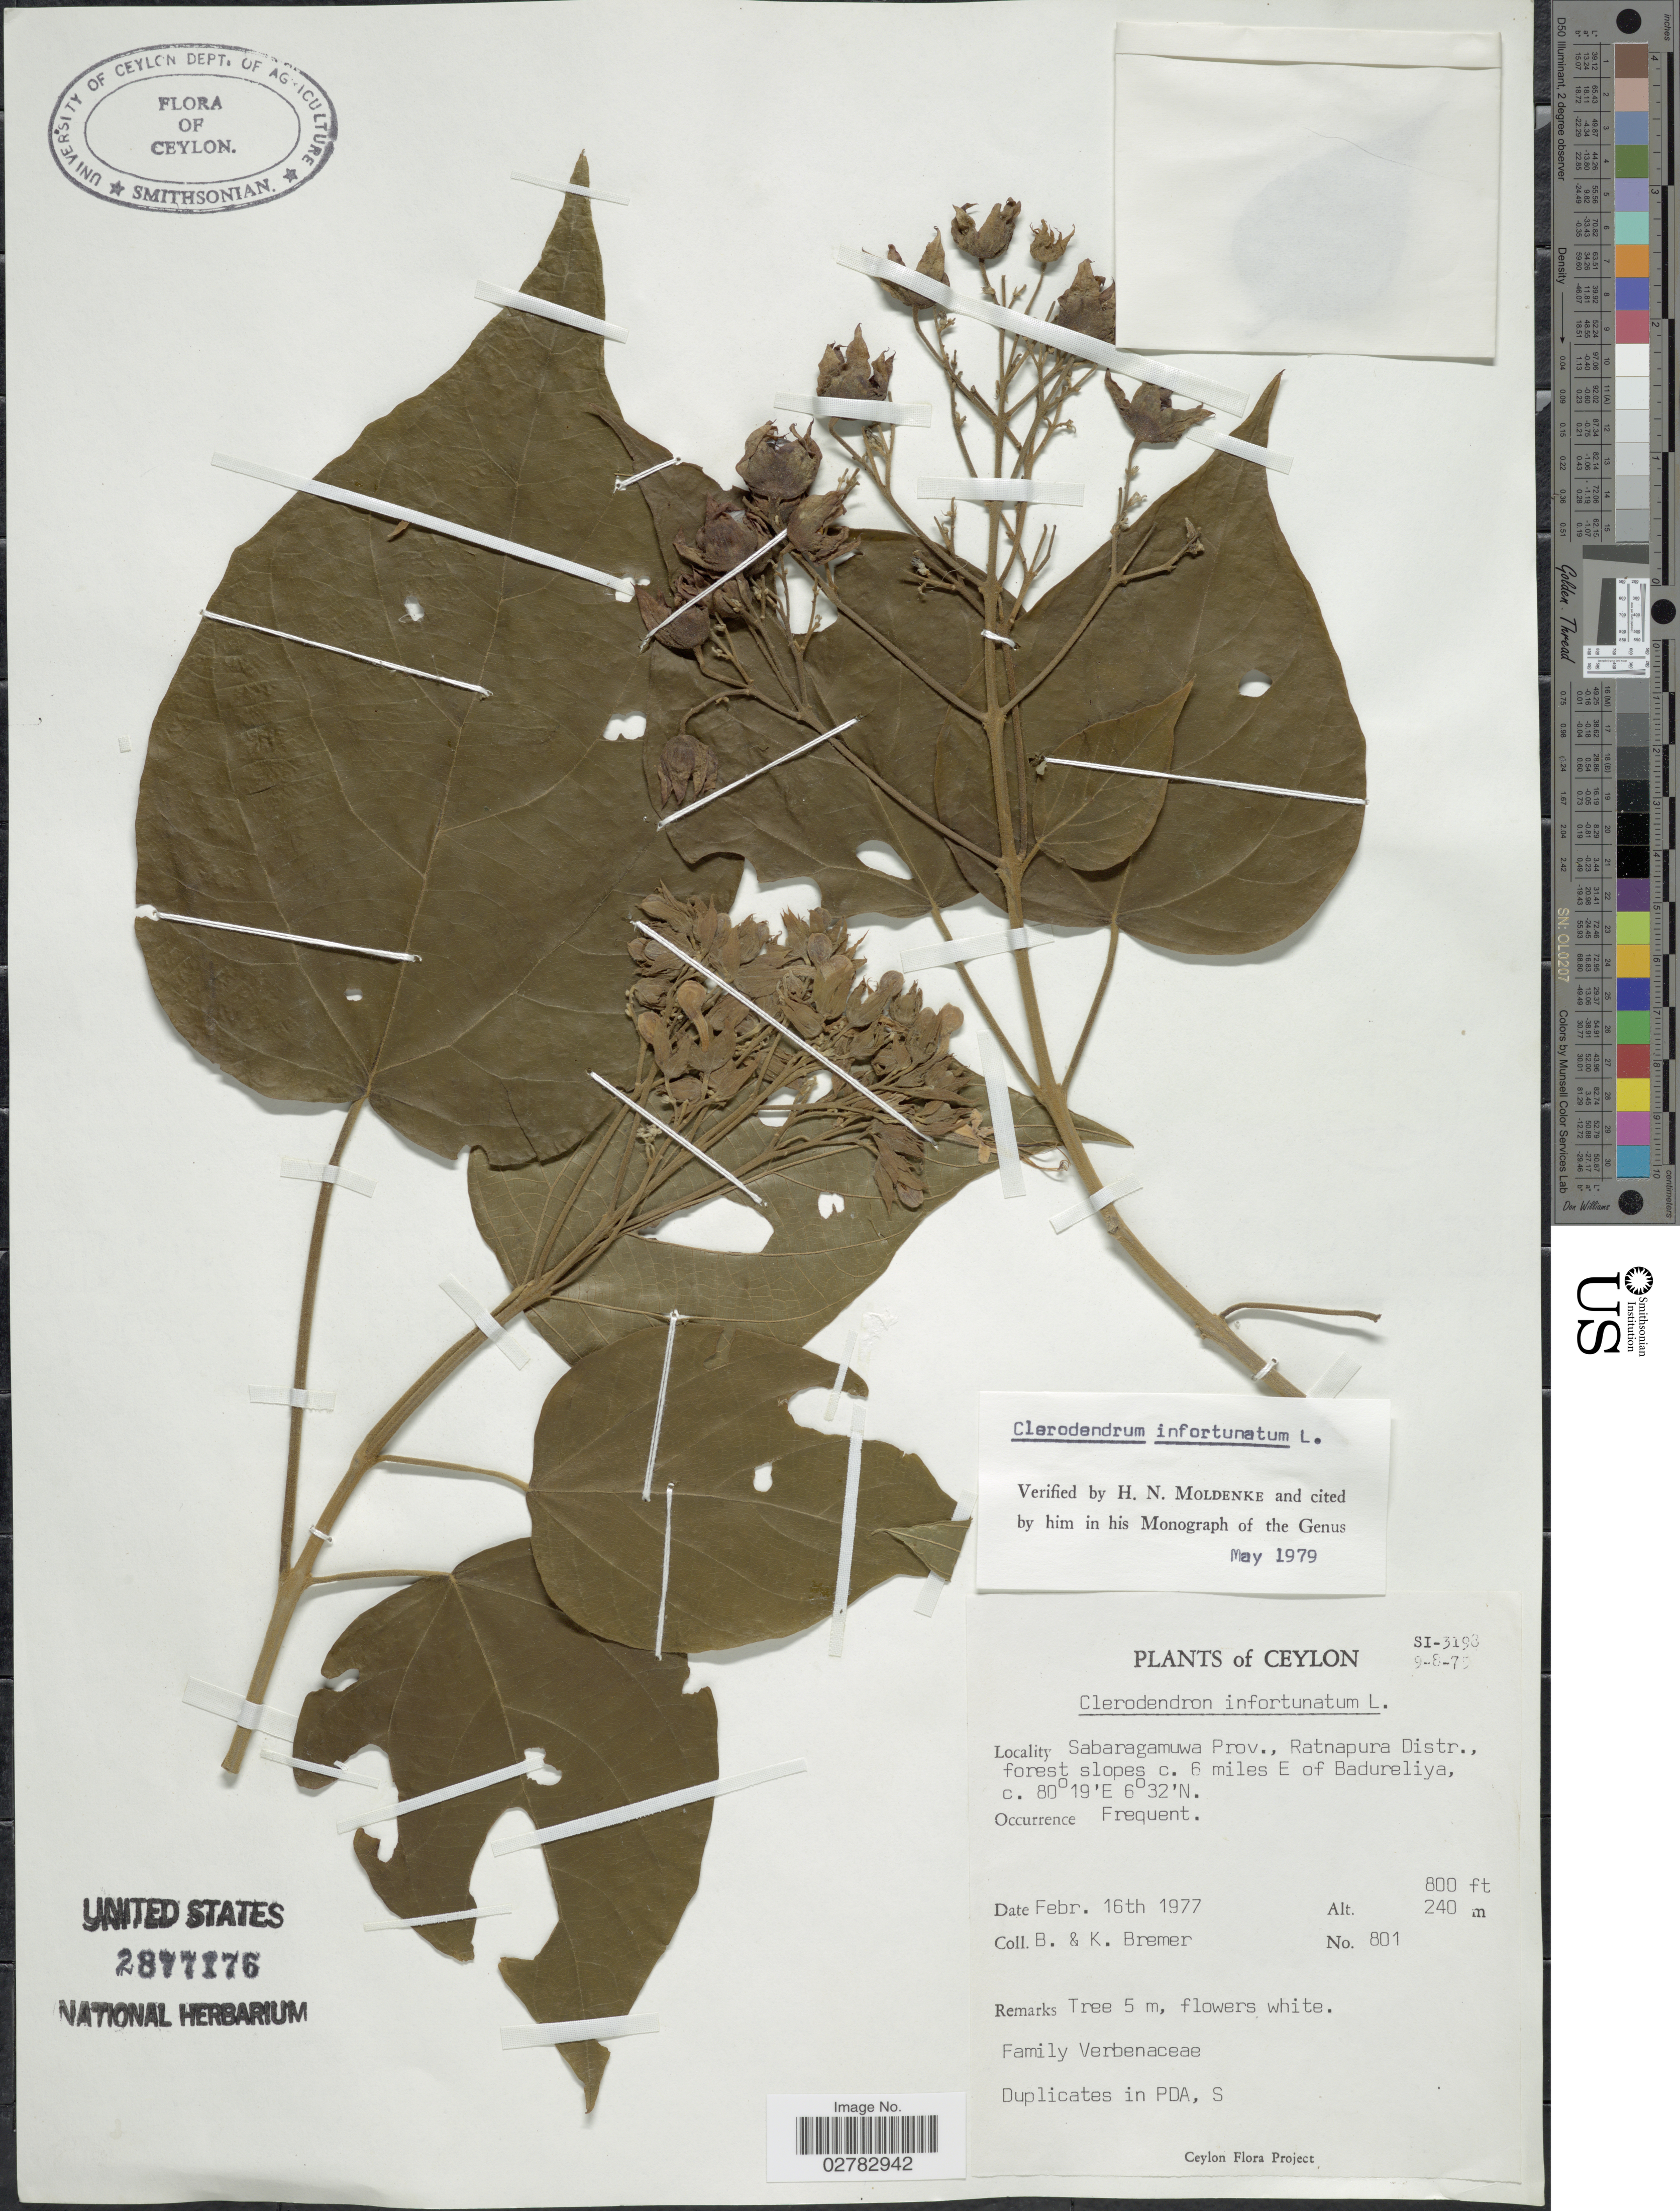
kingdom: Plantae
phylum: Tracheophyta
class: Magnoliopsida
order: Lamiales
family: Lamiaceae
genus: Clerodendrum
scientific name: Clerodendrum infortunatum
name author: L.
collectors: B. Bremer & K. Bremer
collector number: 801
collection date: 1977-02-16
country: Sri Lanka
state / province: Sabaragamuwa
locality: Ceylon. Ratnapura Distr., forest slopes c. 6 miles E of Badureliya.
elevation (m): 240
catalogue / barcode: US 2877176